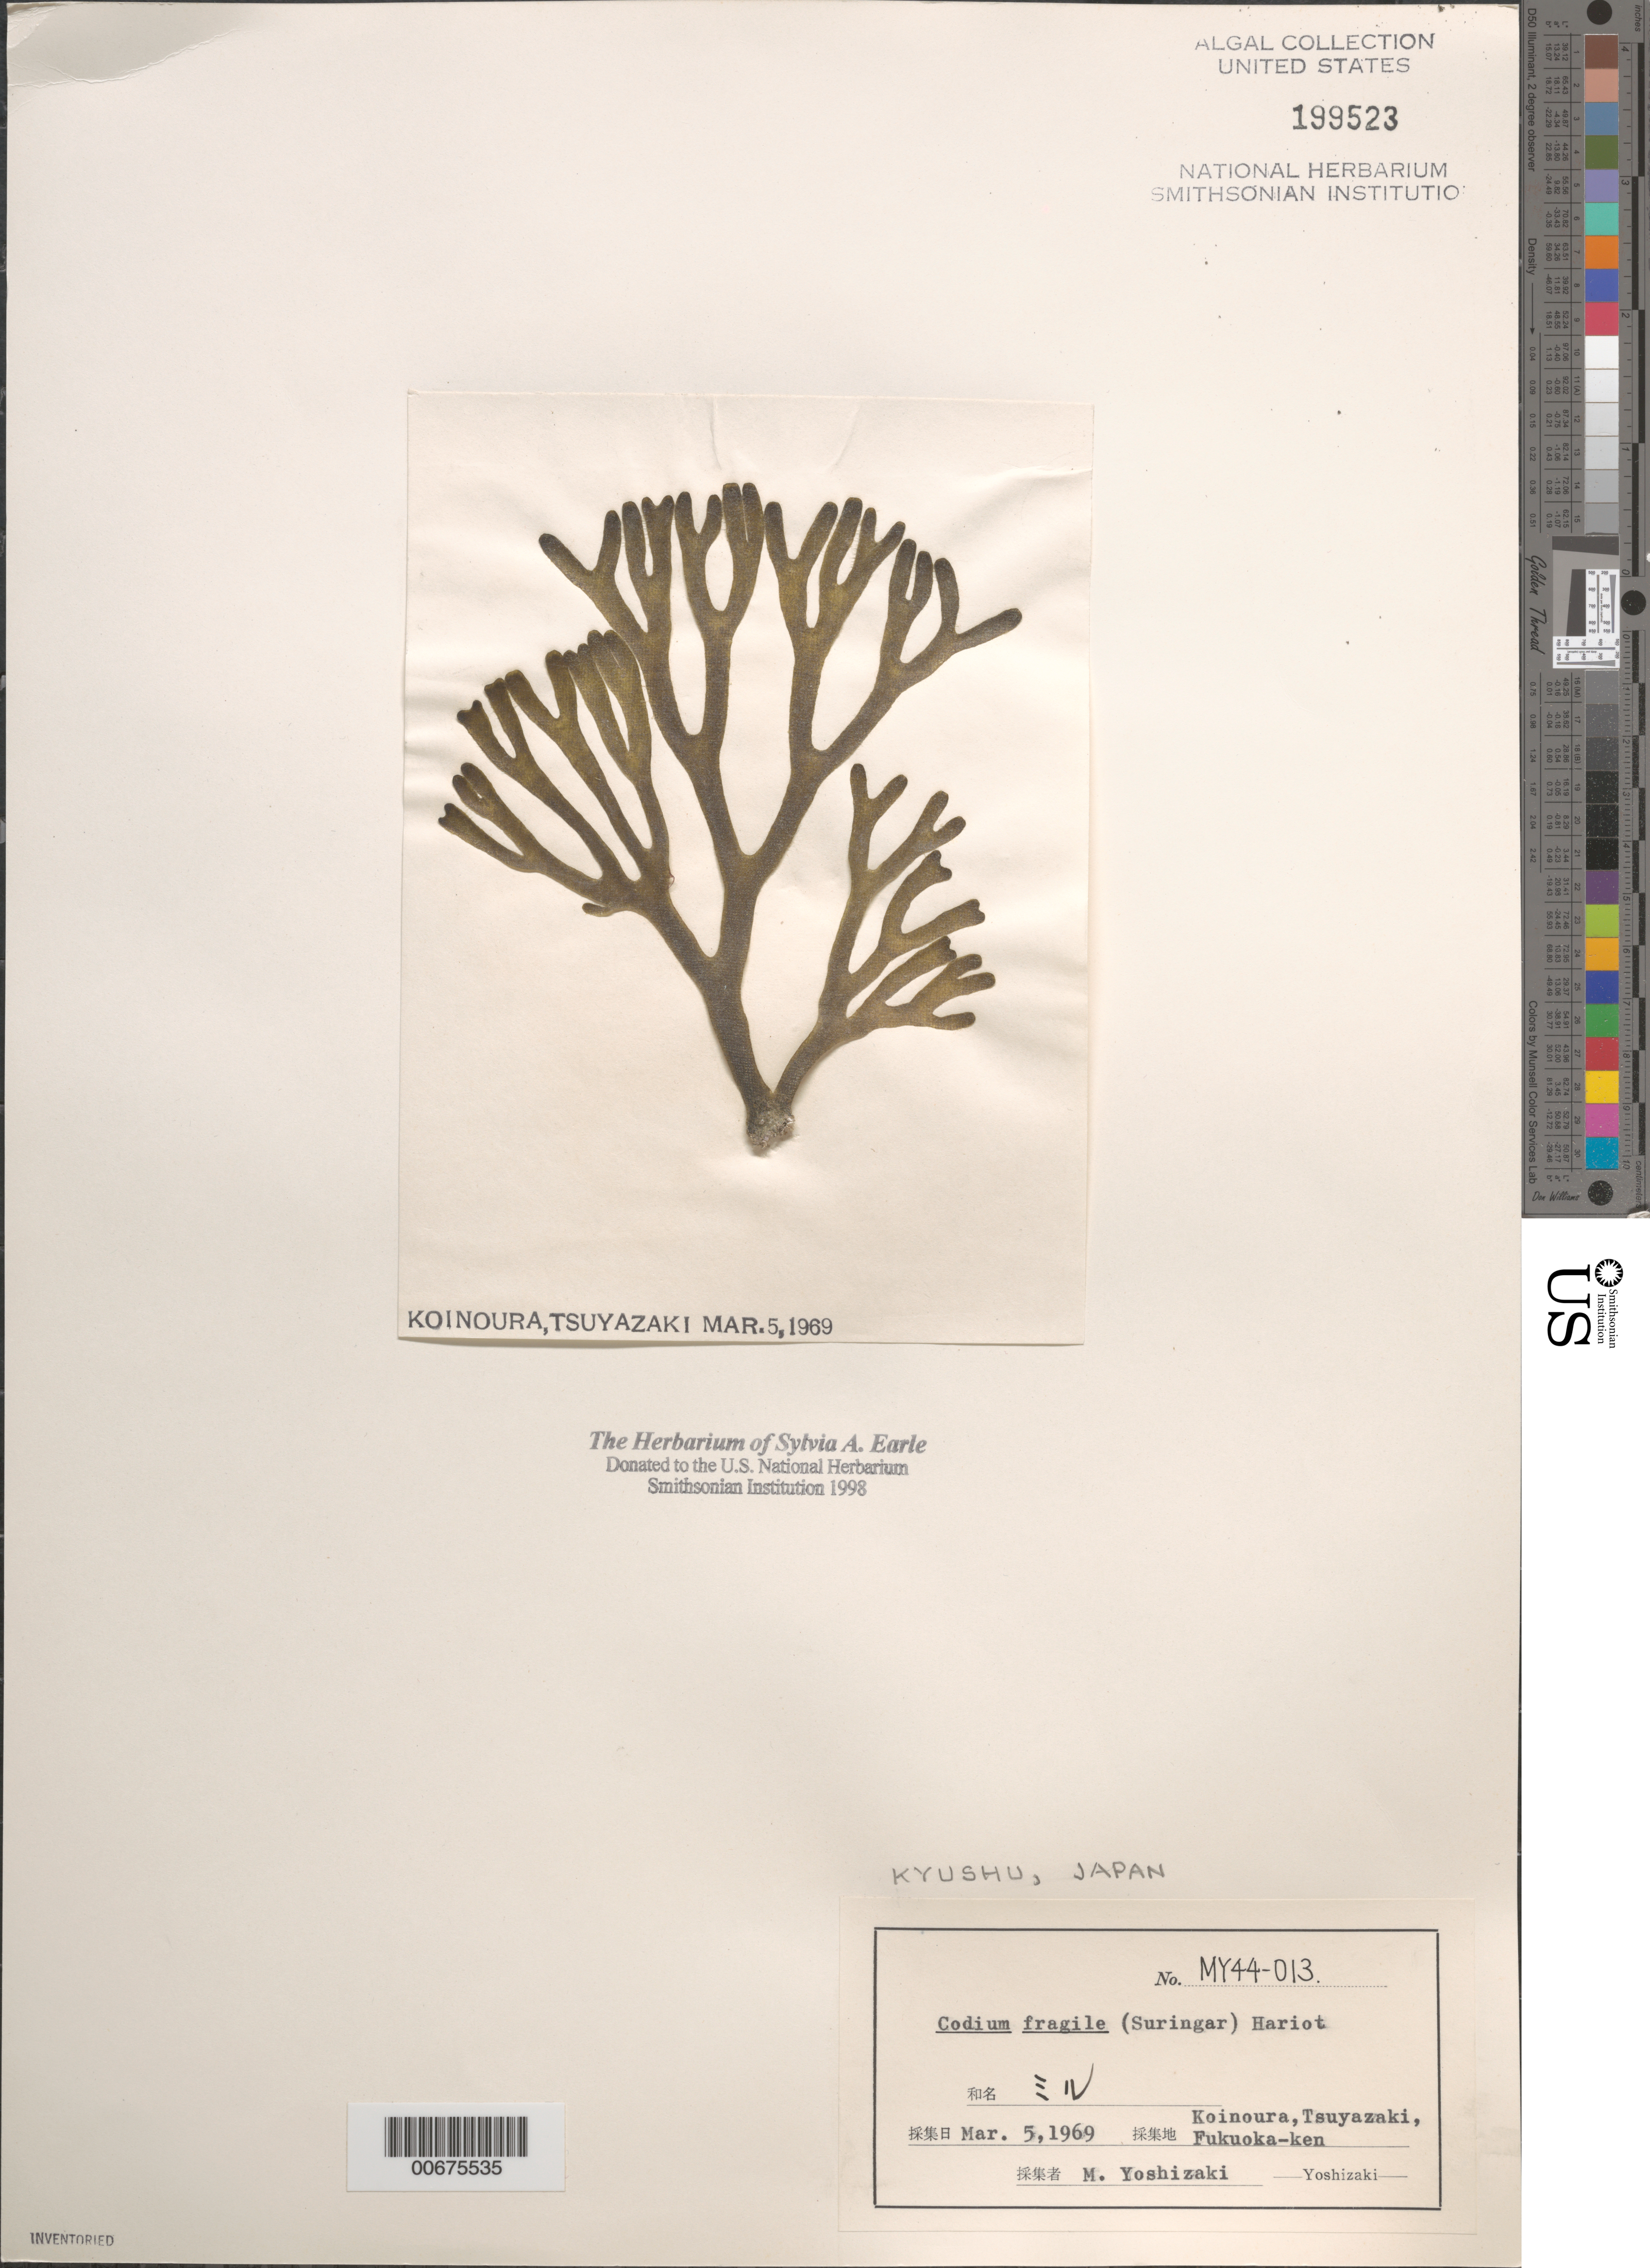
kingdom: Plantae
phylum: Chlorophyta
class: Ulvophyceae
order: Bryopsidales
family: Codiaceae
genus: Codium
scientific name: Codium fragile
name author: (Suringar) P. Hariot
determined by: Yoshizaki, M.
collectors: M. Yoshizaki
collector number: My 44-013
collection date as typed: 05 Mar 1969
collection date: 1969-03-05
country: Japan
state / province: Hukuoka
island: Kyushu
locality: Koinoura, Tsuyazaki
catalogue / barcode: US 199523